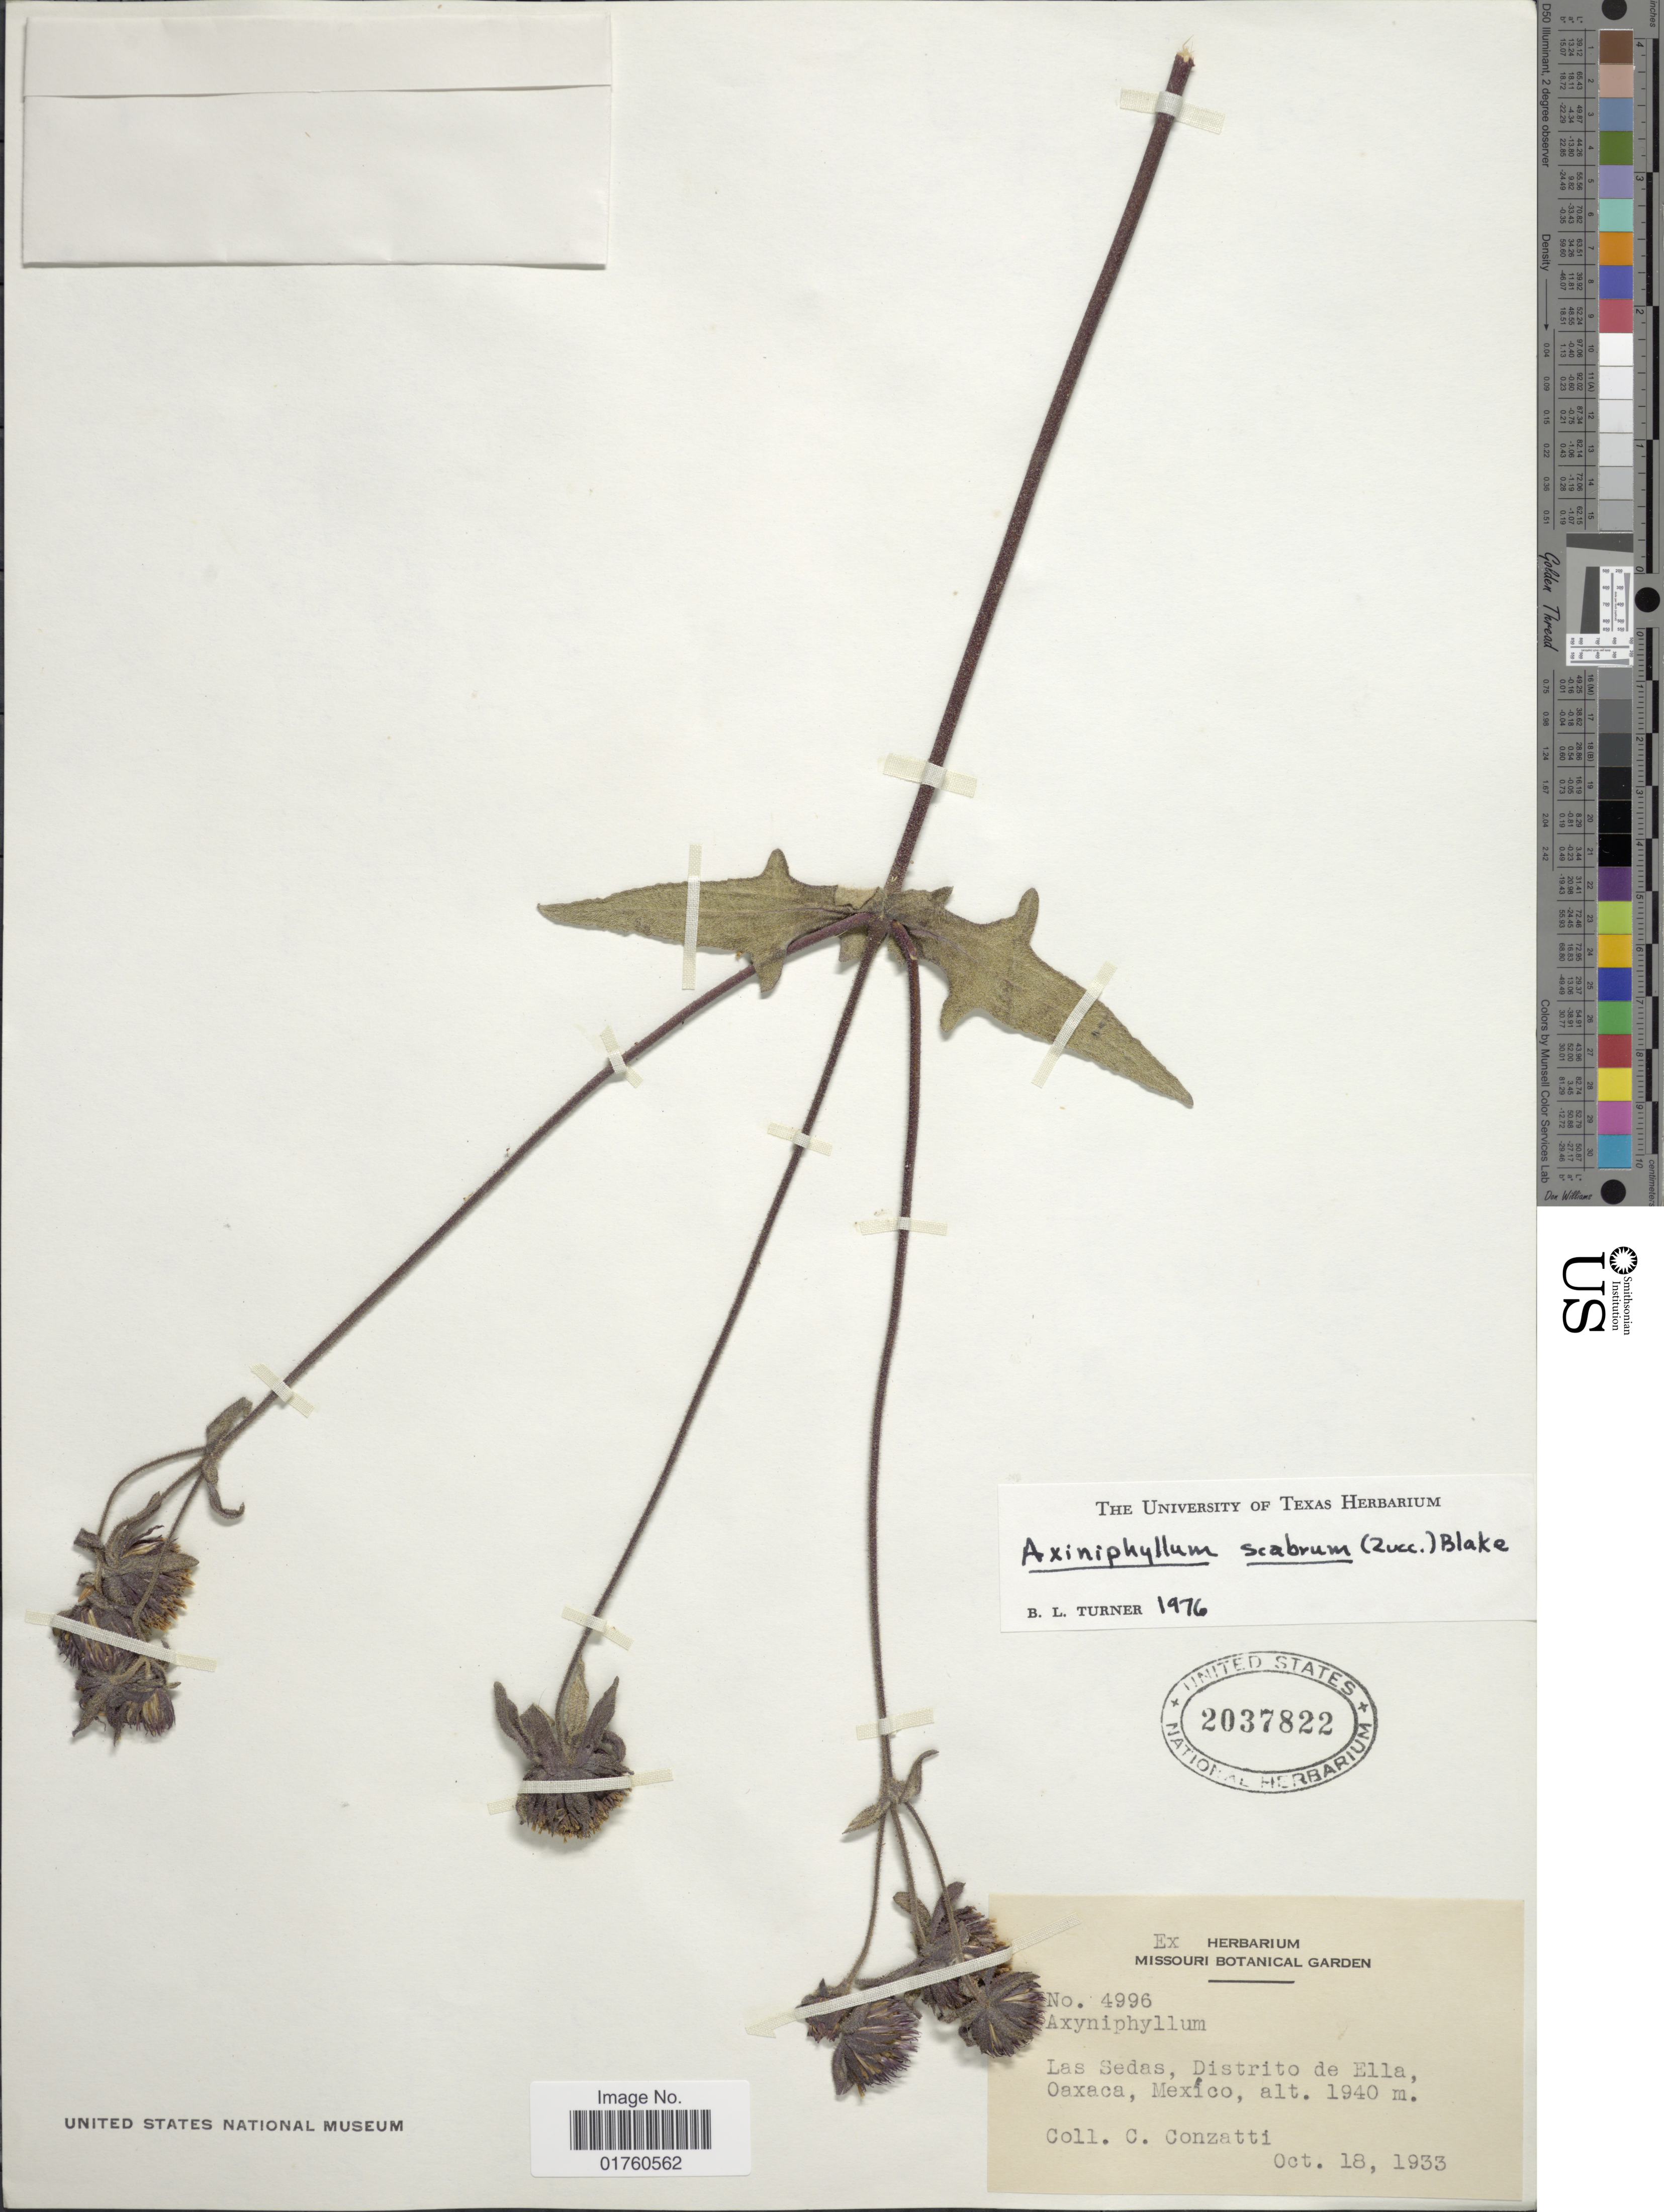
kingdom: Plantae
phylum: Tracheophyta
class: Magnoliopsida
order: Asterales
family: Asteraceae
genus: Axiniphyllum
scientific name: Axiniphyllum scabbrum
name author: (Zucc.) Blake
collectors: C. Conzatti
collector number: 4996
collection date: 1933-10-18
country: Mexico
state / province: Oaxaca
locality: Las Sedas, Distrito de Ella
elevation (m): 1940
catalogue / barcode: US 2037822